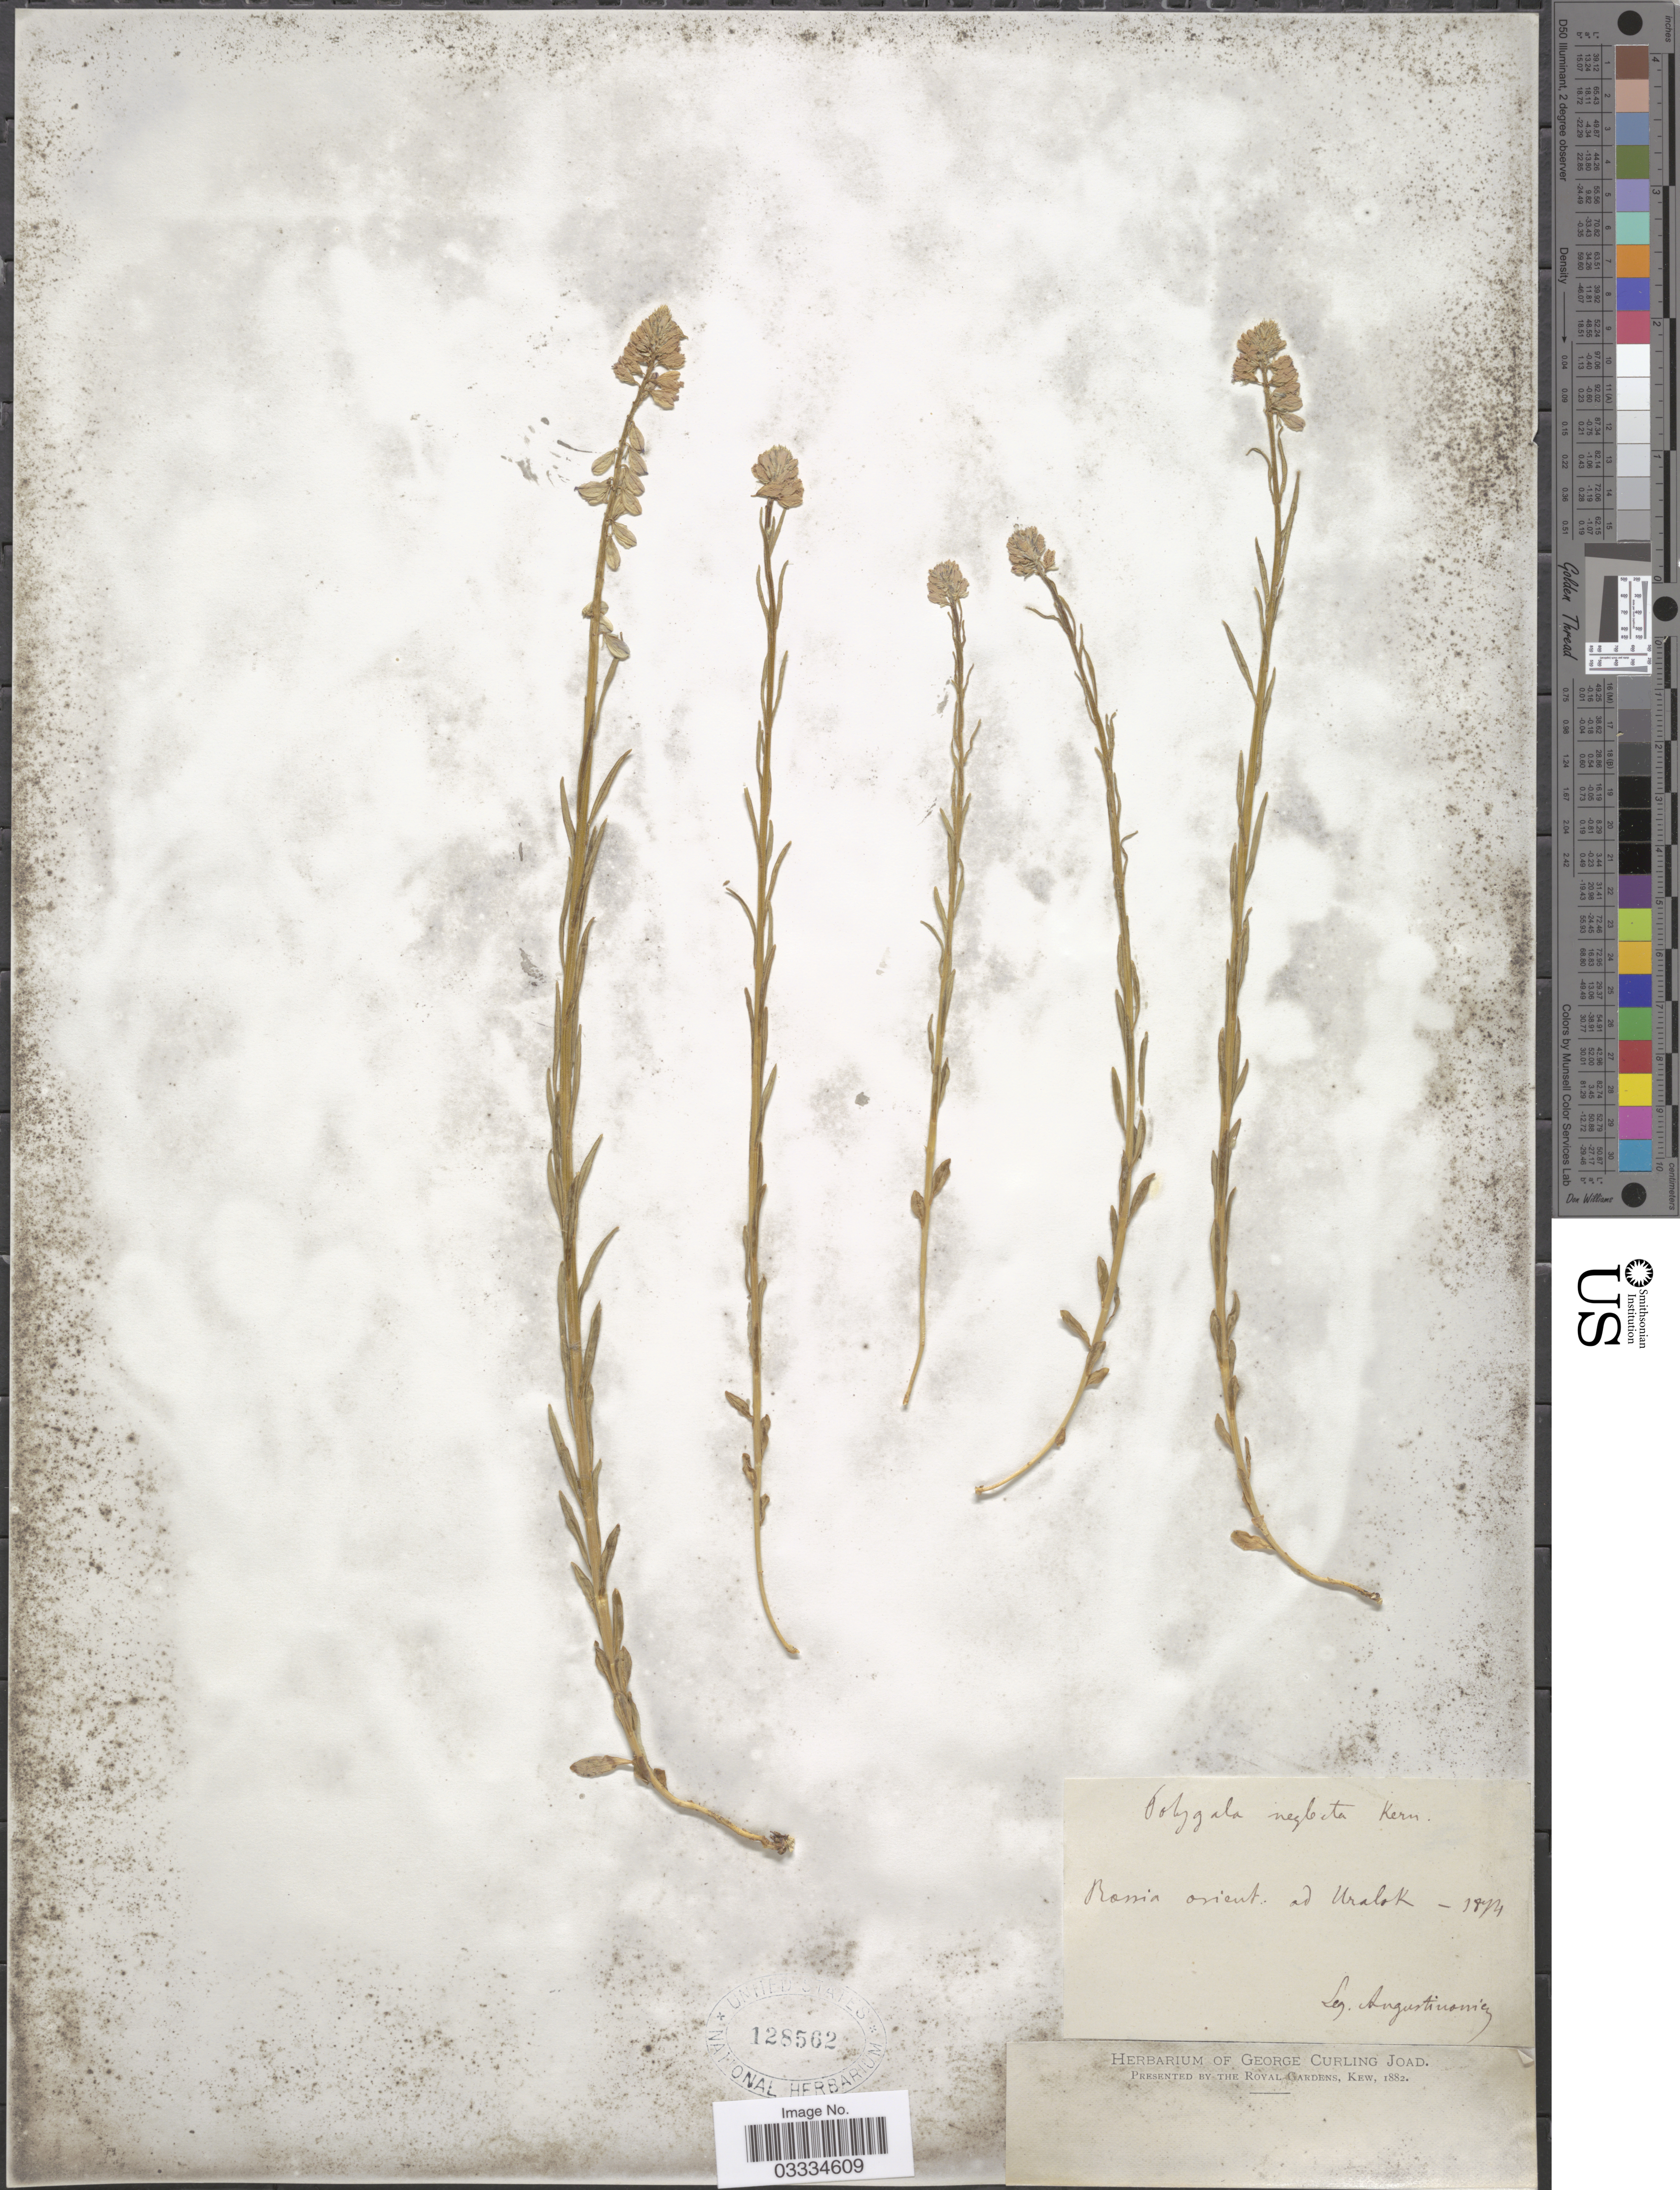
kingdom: Plantae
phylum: Tracheophyta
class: Magnoliopsida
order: Fabales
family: Polygalaceae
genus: Polygala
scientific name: Polygala neglecta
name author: MacOwan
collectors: Augustinowicz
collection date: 1874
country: Kazakhstan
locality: Rossia orient. ad Uralsk.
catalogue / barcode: US 128562